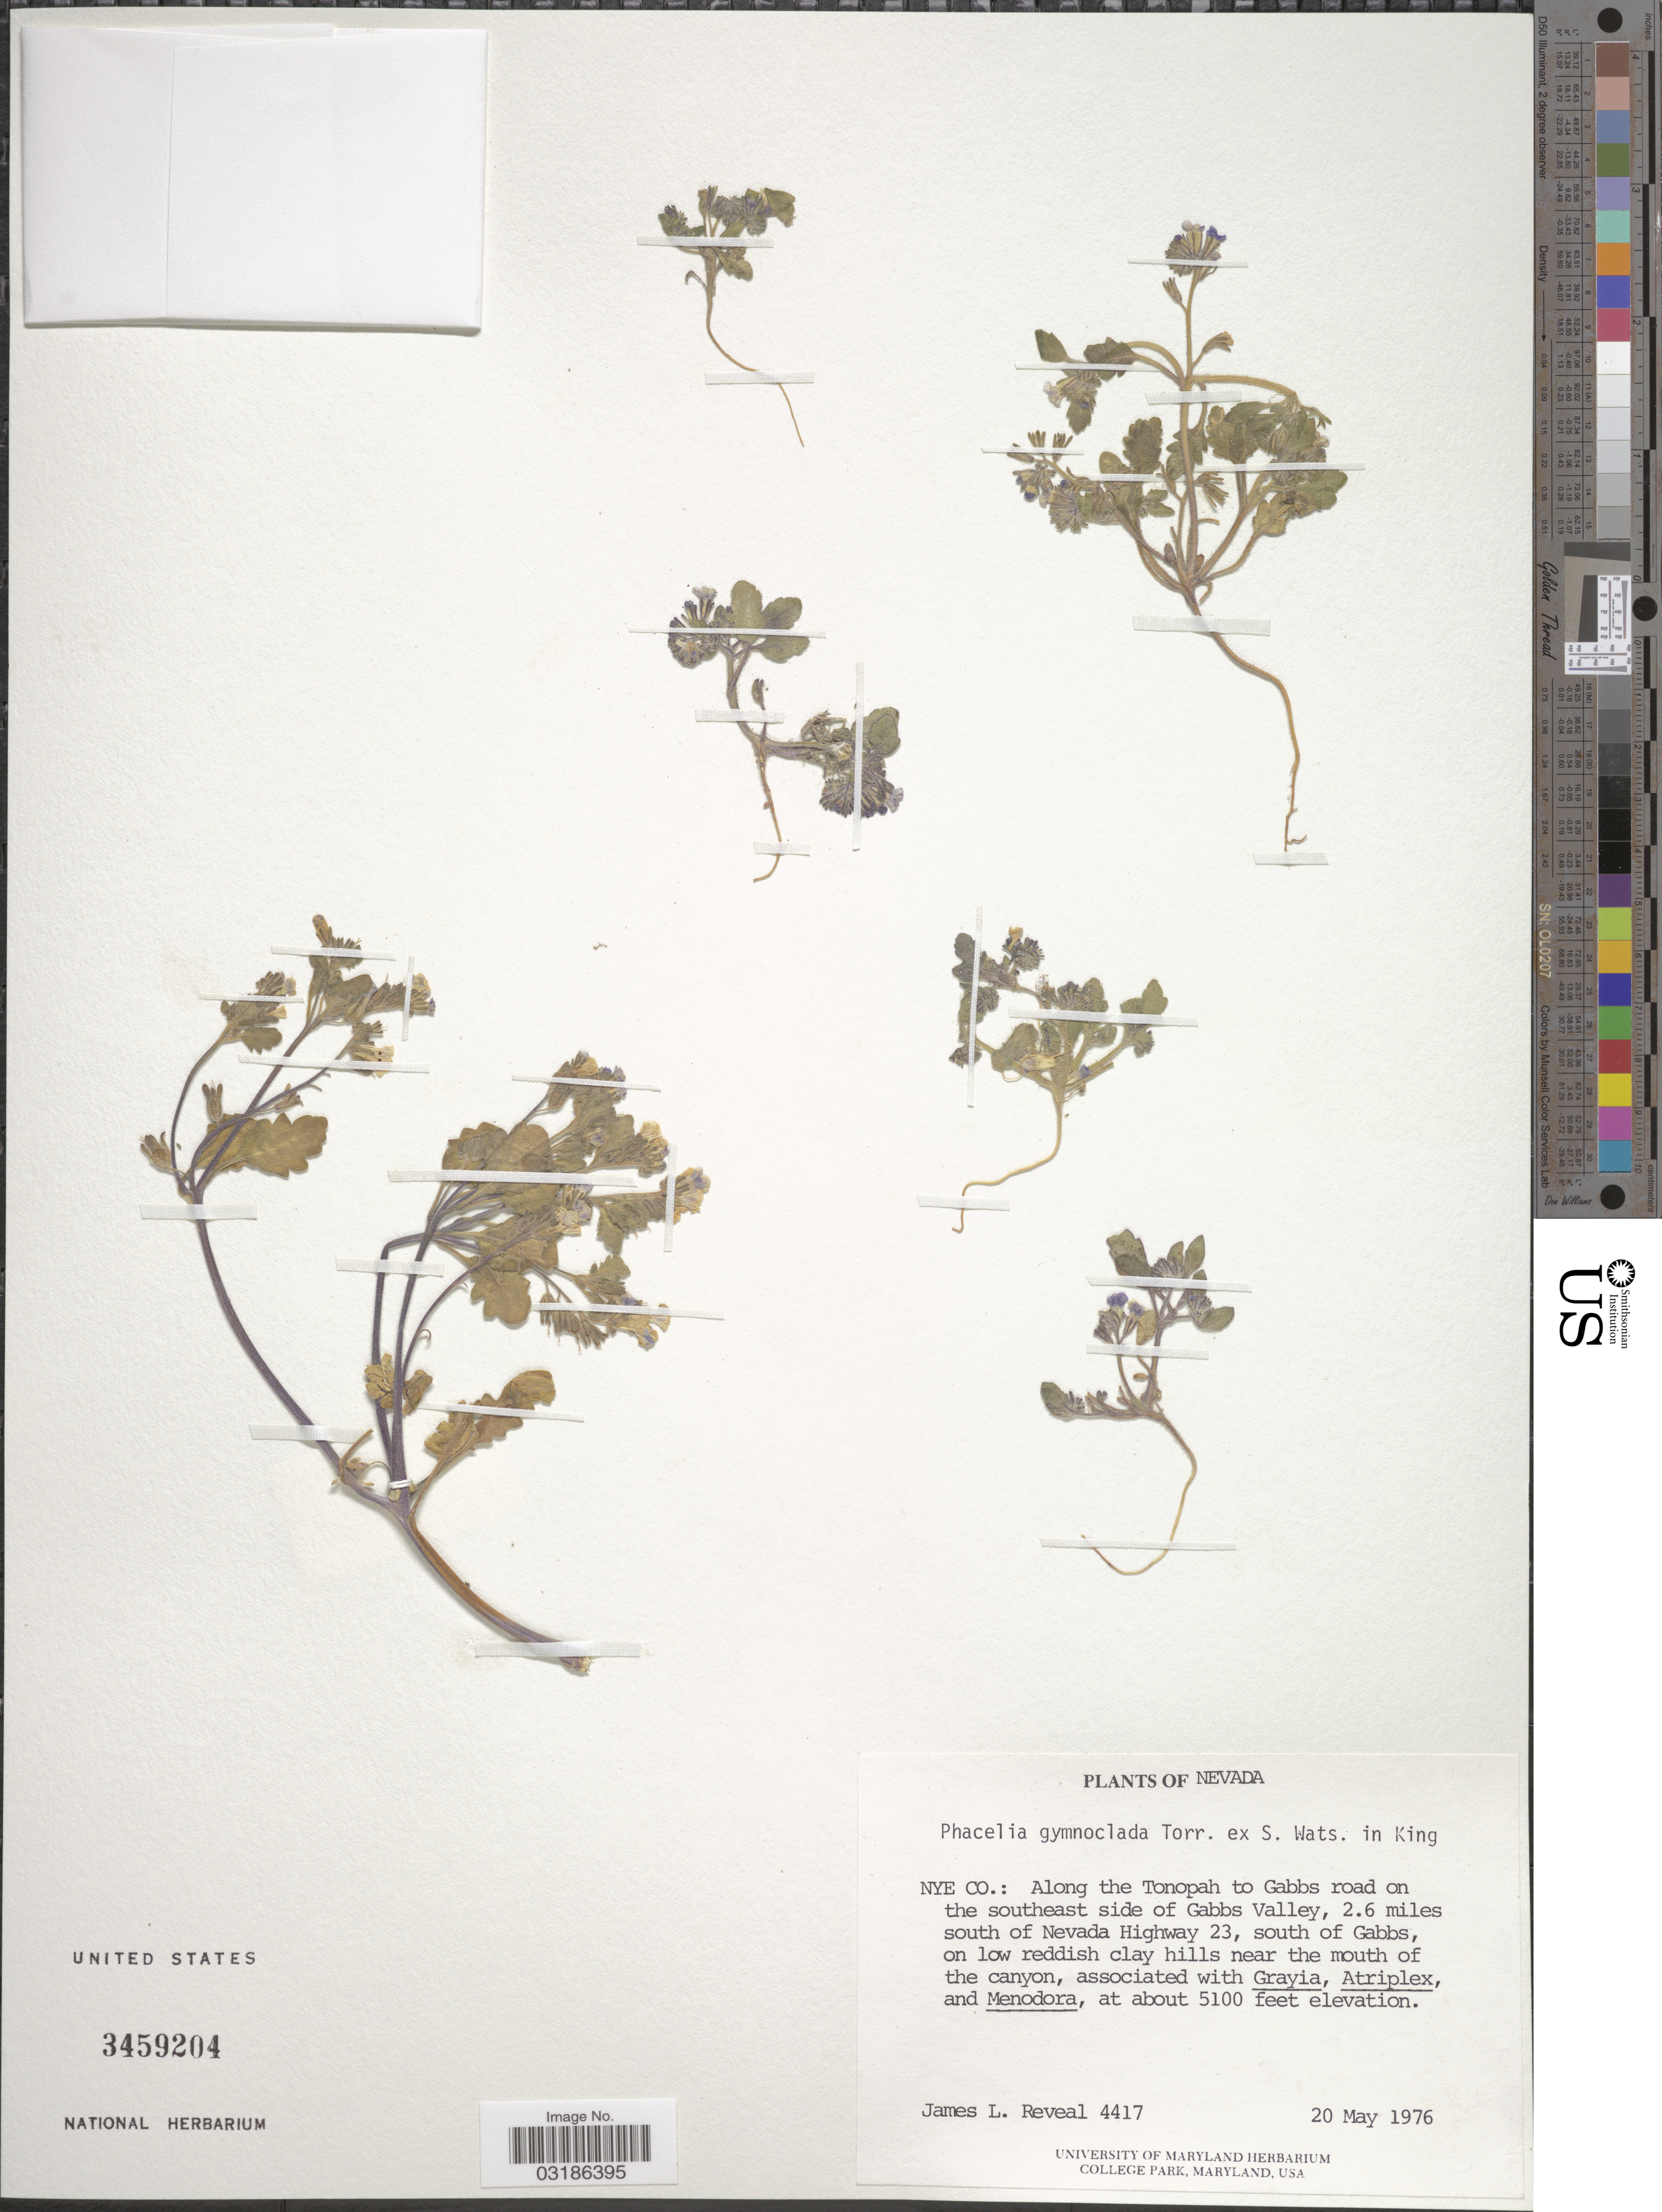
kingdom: Plantae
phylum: Tracheophyta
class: Magnoliopsida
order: Boraginales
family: Hydrophyllaceae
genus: Phacelia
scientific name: Phacelia gymnoclada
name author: Torr. in C. King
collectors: J. L. Reveal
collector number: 4417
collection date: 1976-05-20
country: United States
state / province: Nevada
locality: Nye Co.: Along the Tonopah to Gabbs road on the southeast side of Gabbs Valley, 2.6 miles south of Nevada Highway 23, south of Gabbs, on low reddish clay hills near the mouth of the canyon.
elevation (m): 1554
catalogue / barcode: US 3459204